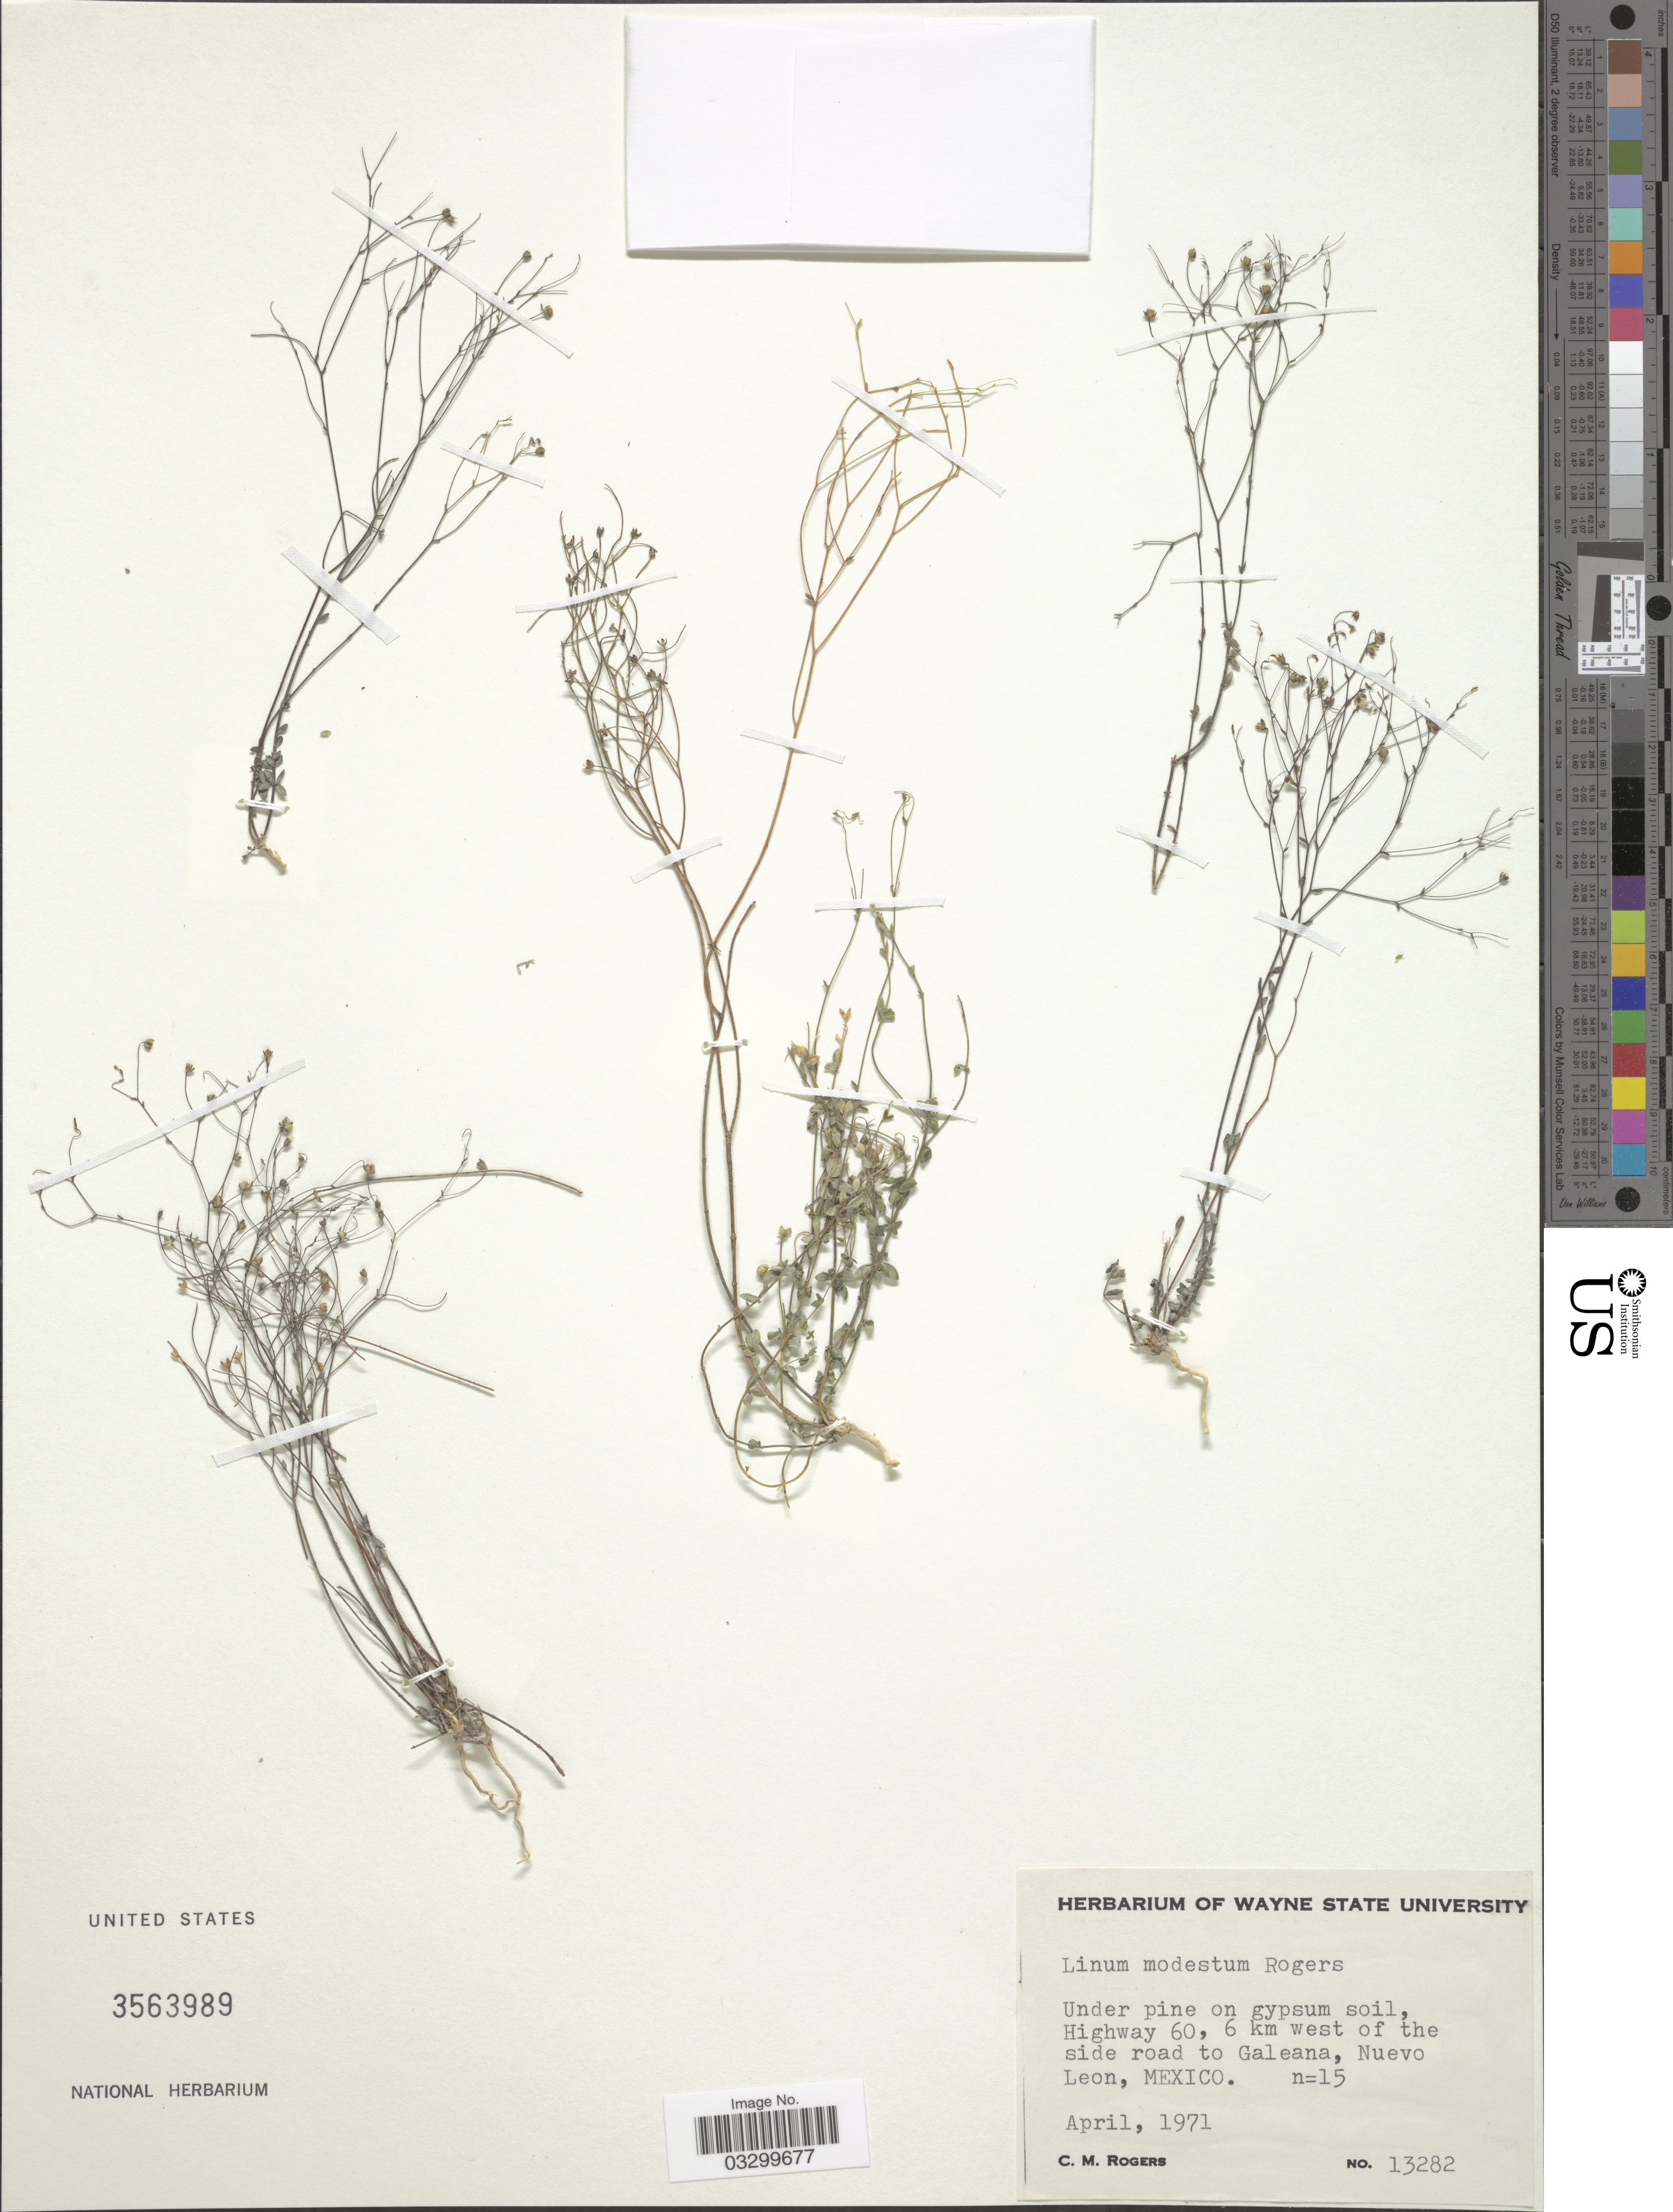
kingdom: Plantae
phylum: Tracheophyta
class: Magnoliopsida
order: Malpighiales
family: Linaceae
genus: Linum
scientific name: Linum modestum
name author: C.M. Rogers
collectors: C. M. Rogers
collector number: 13282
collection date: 1971-04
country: Mexico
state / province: Nuevo León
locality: Highway 60, 6 km west of the side road to Galeana.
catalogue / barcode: US 3563989